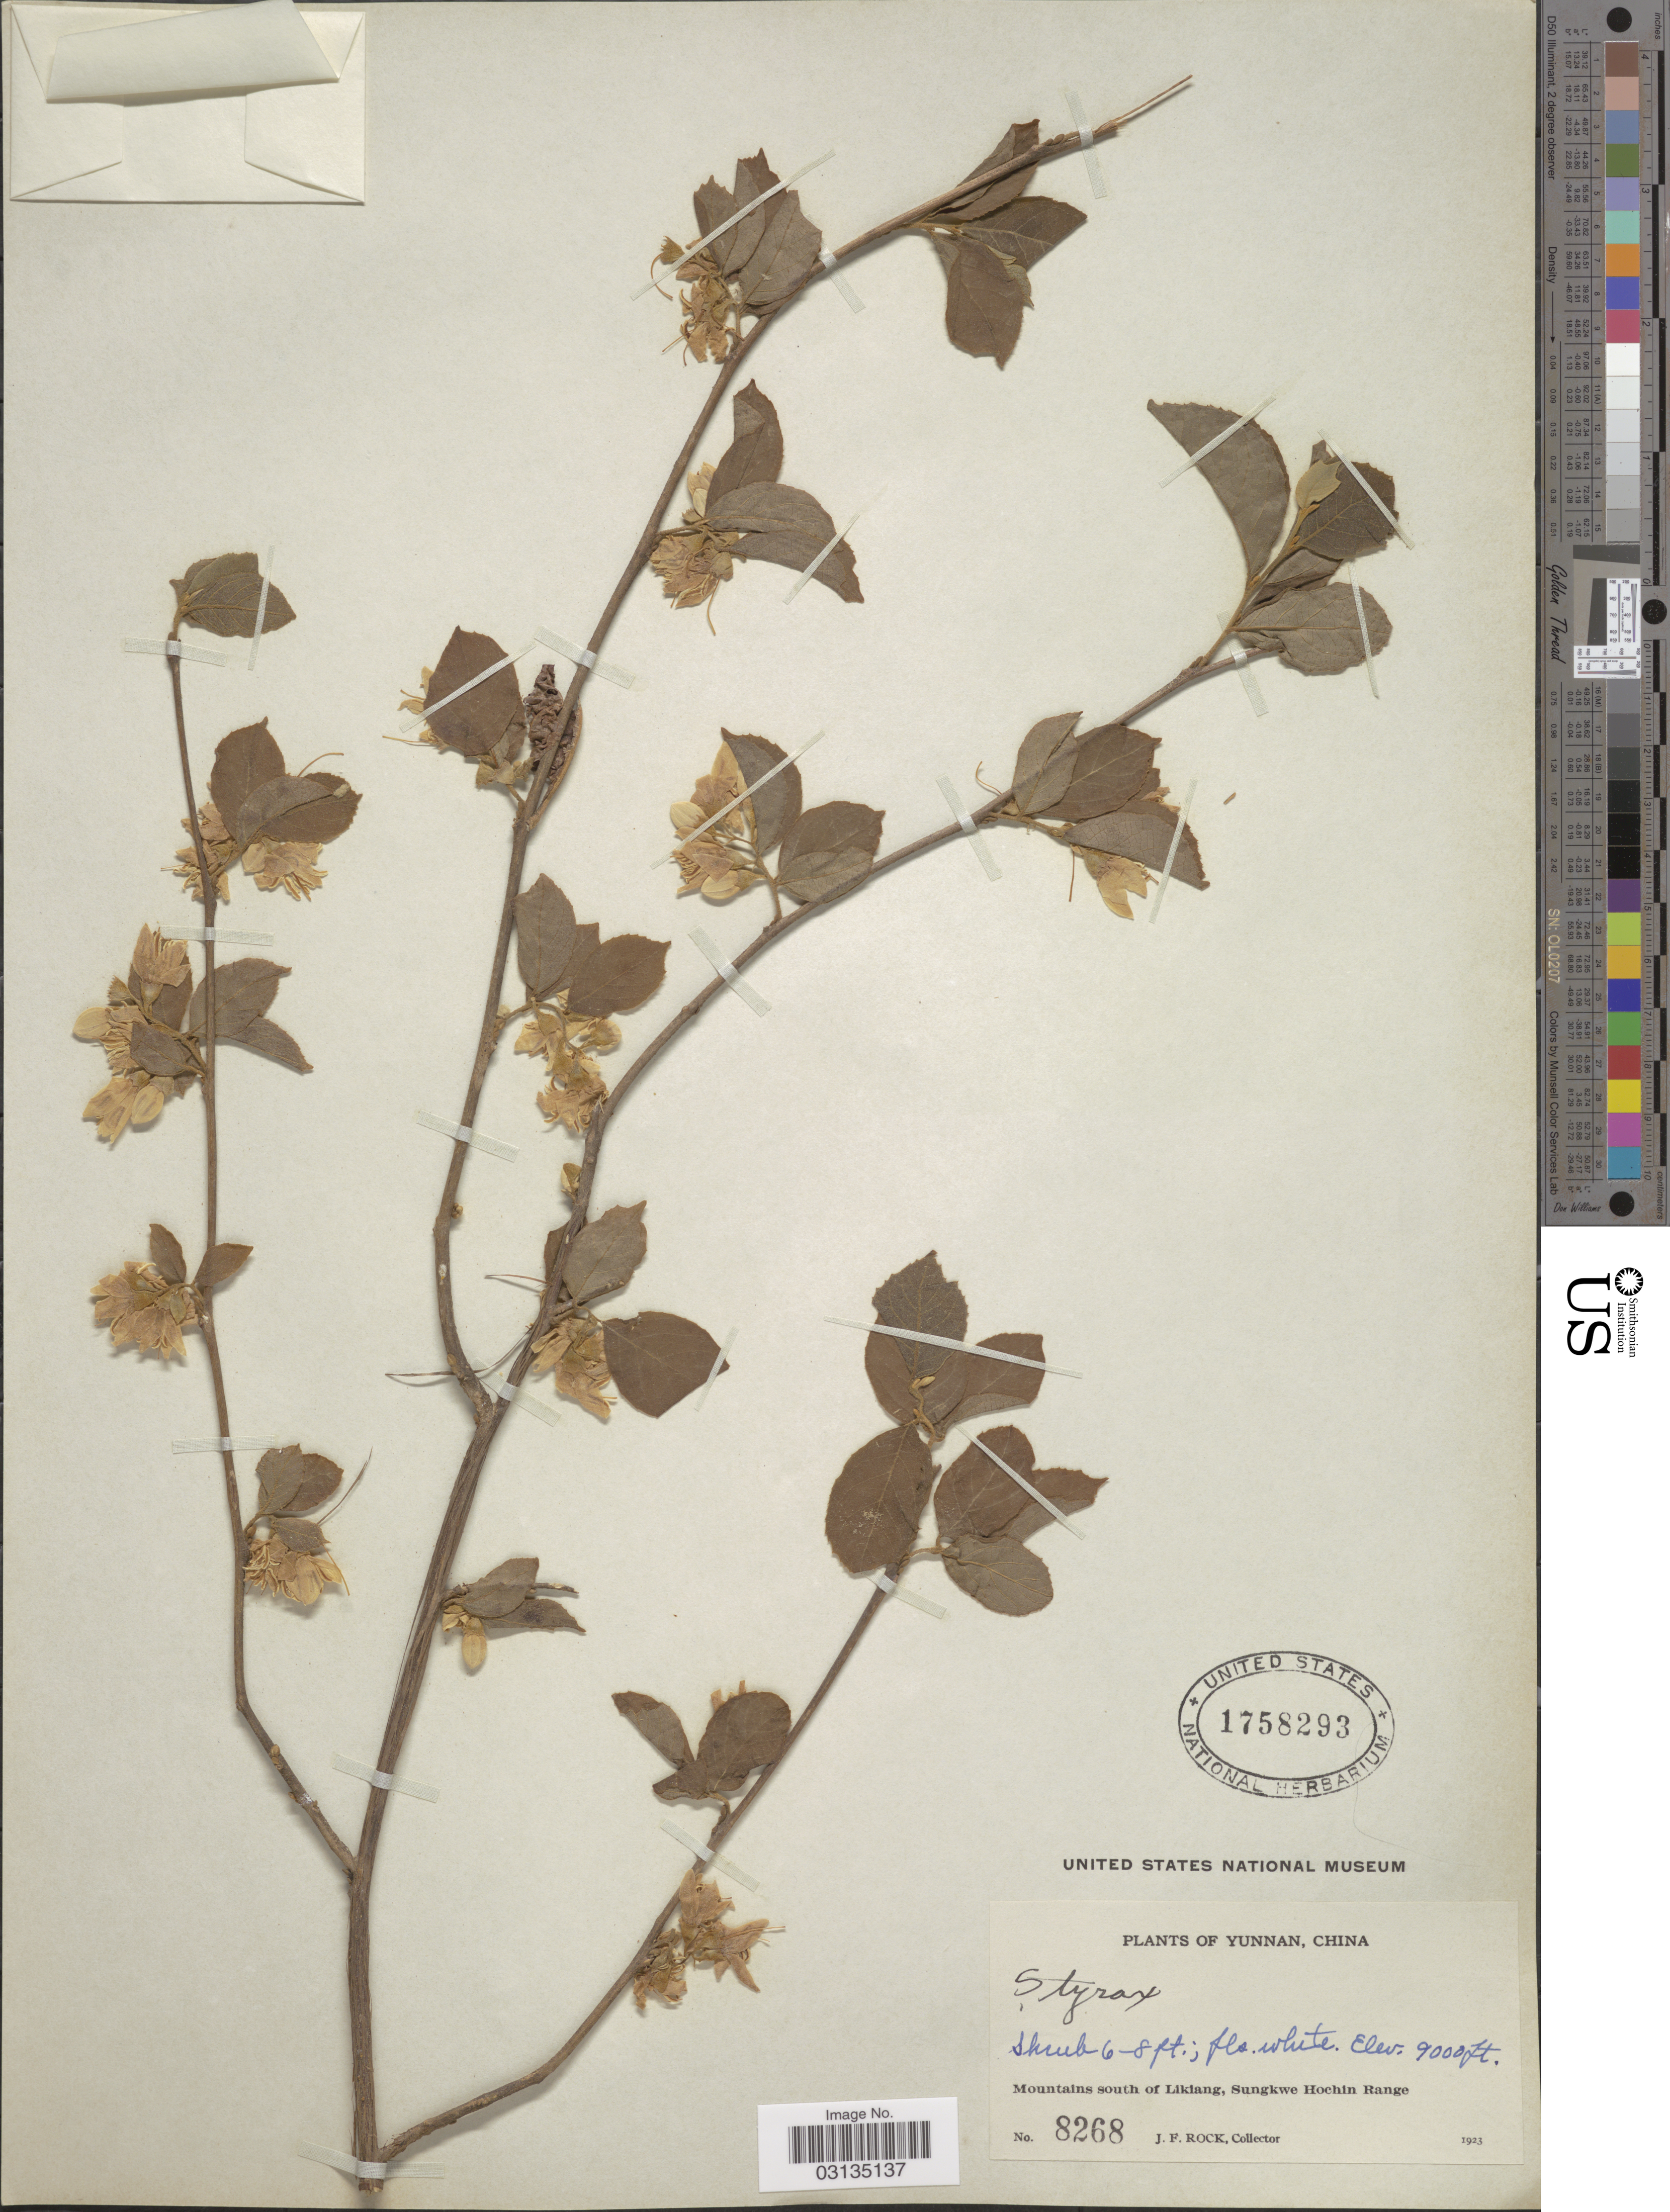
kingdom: Plantae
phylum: Tracheophyta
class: Magnoliopsida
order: Ericales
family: Styracaceae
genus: Styrax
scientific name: Styrax sp.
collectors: J. Rock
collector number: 8268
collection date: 1923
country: China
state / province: Yunnan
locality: Mountains south of Likiang, Sungkwe Hochin Range.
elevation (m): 2743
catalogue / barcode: US 1758293